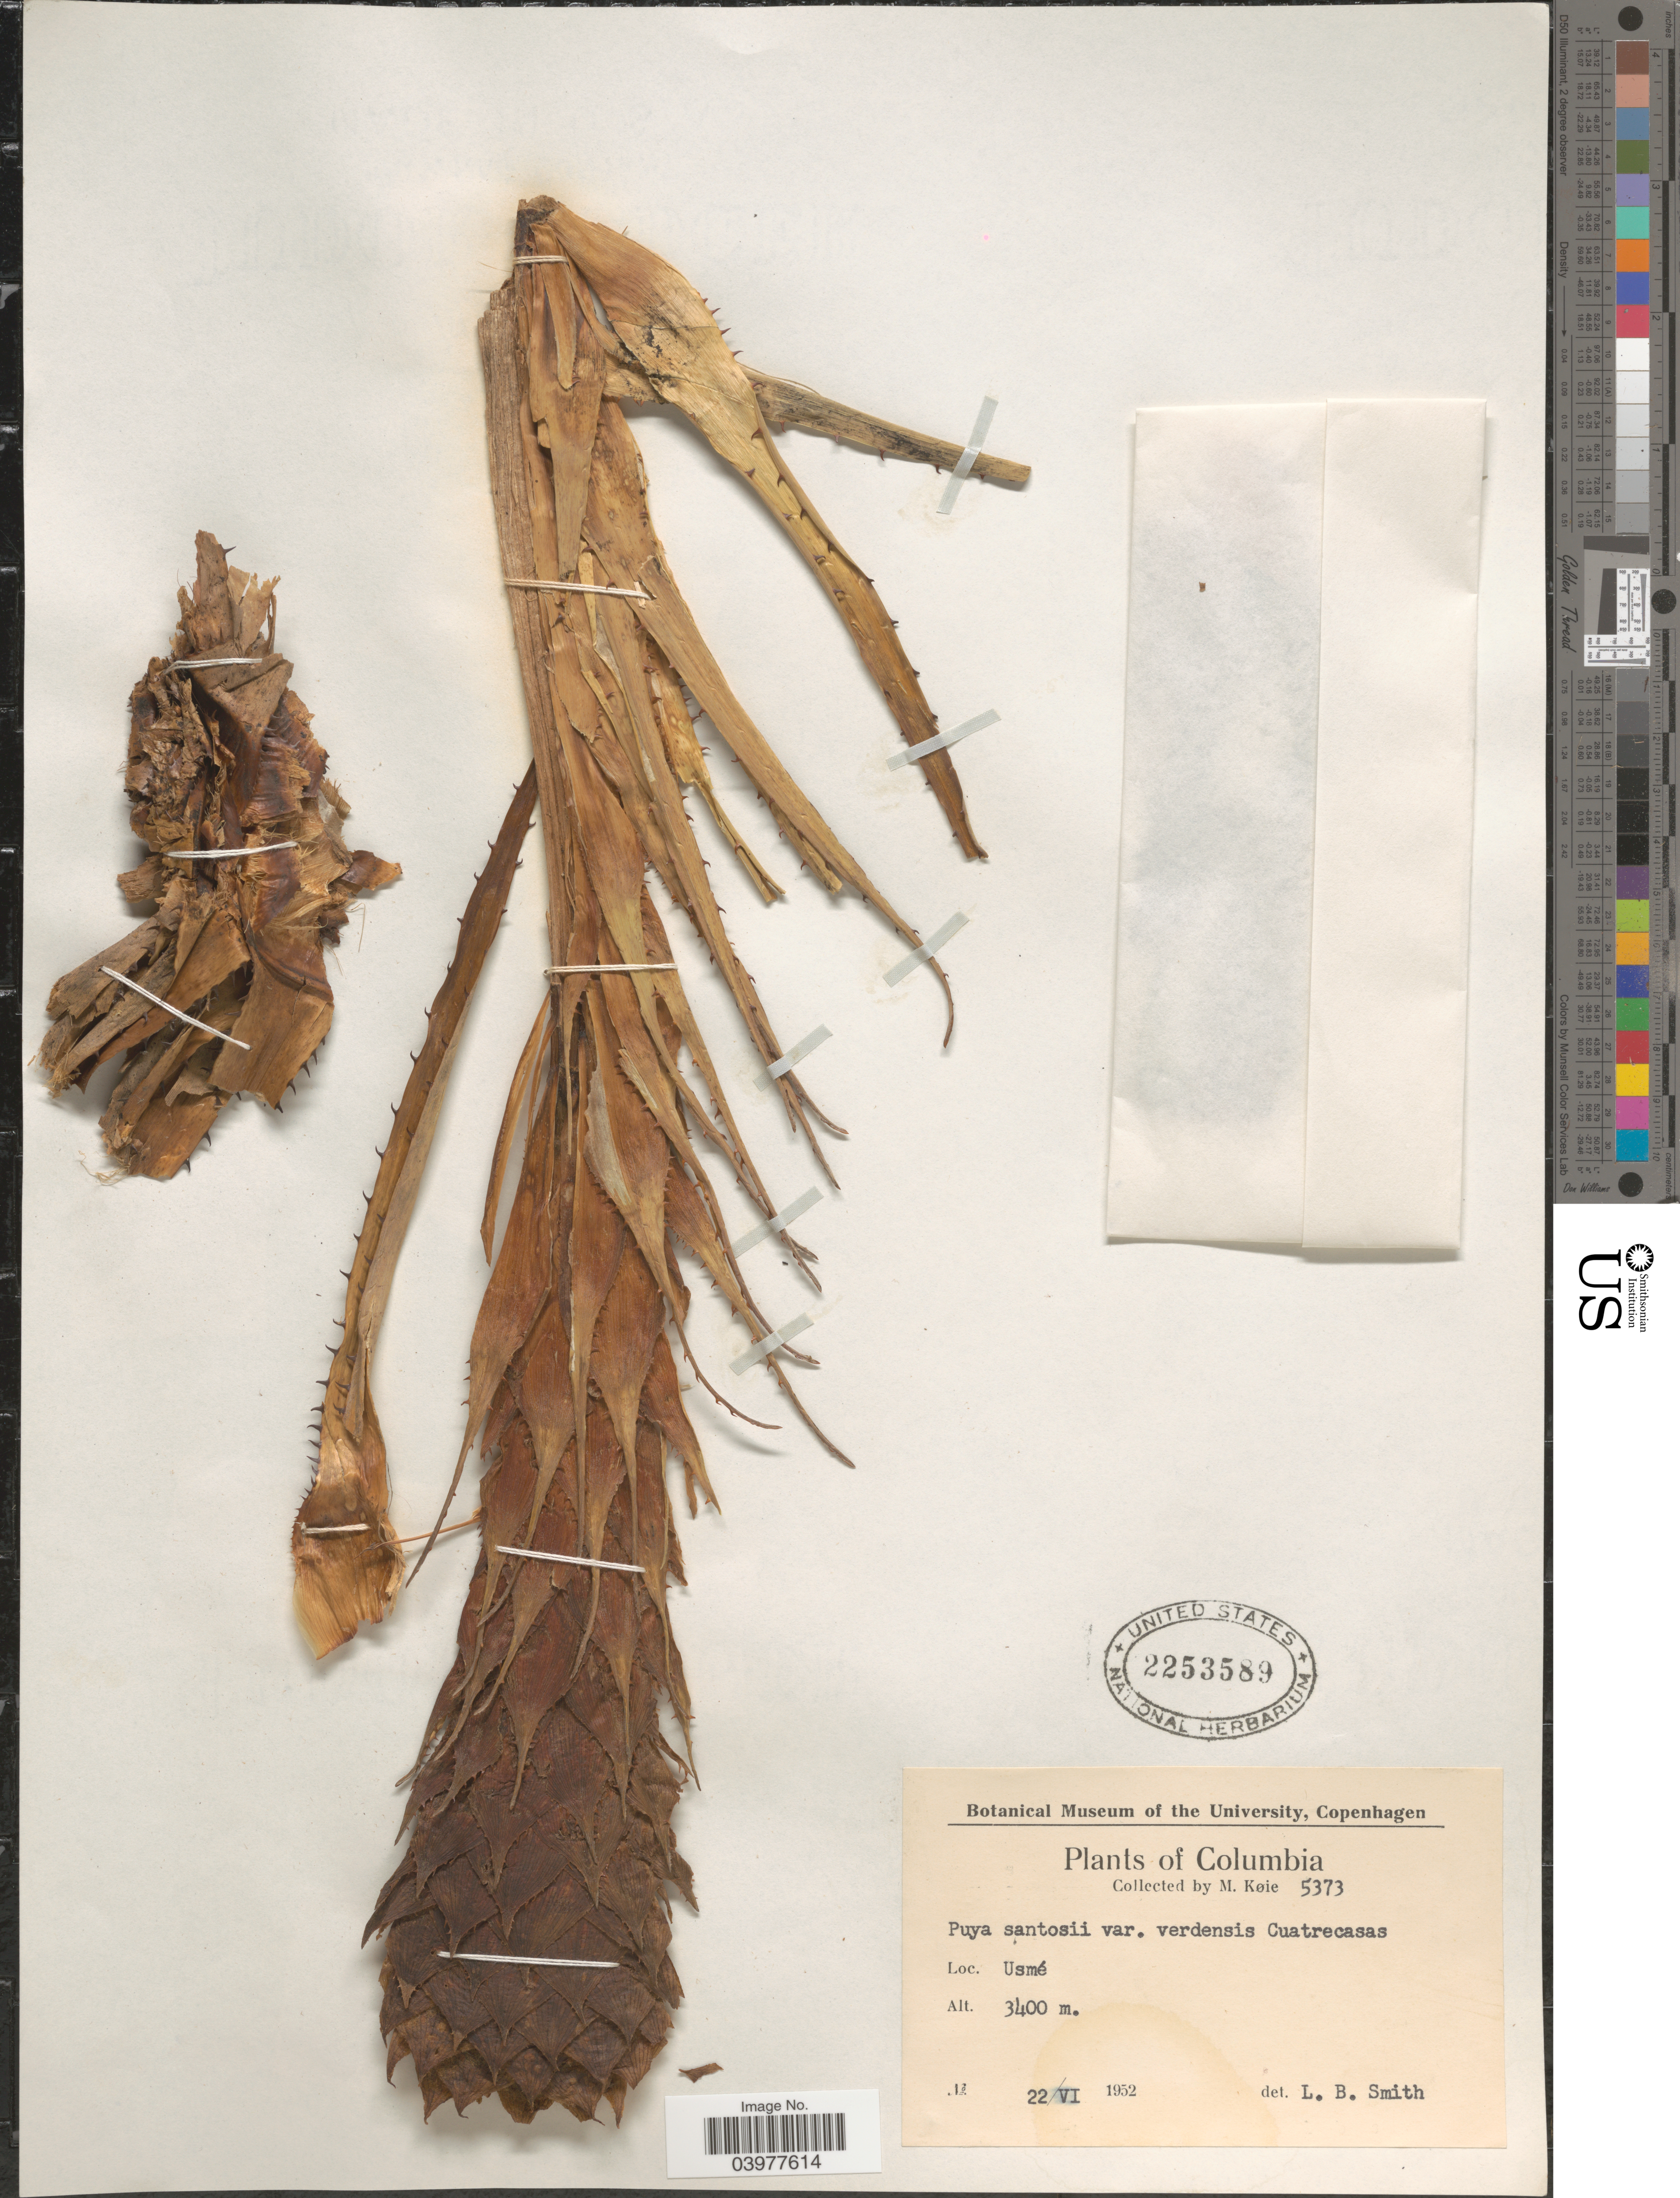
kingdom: Plantae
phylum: Tracheophyta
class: Liliopsida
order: Poales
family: Bromeliaceae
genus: Puya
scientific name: Puya santosii var. verdensis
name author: Cuatrec.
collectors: M. Köie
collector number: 5373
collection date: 1952-06-22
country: Colombia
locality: Usmé.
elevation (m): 3400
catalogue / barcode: US 2253589